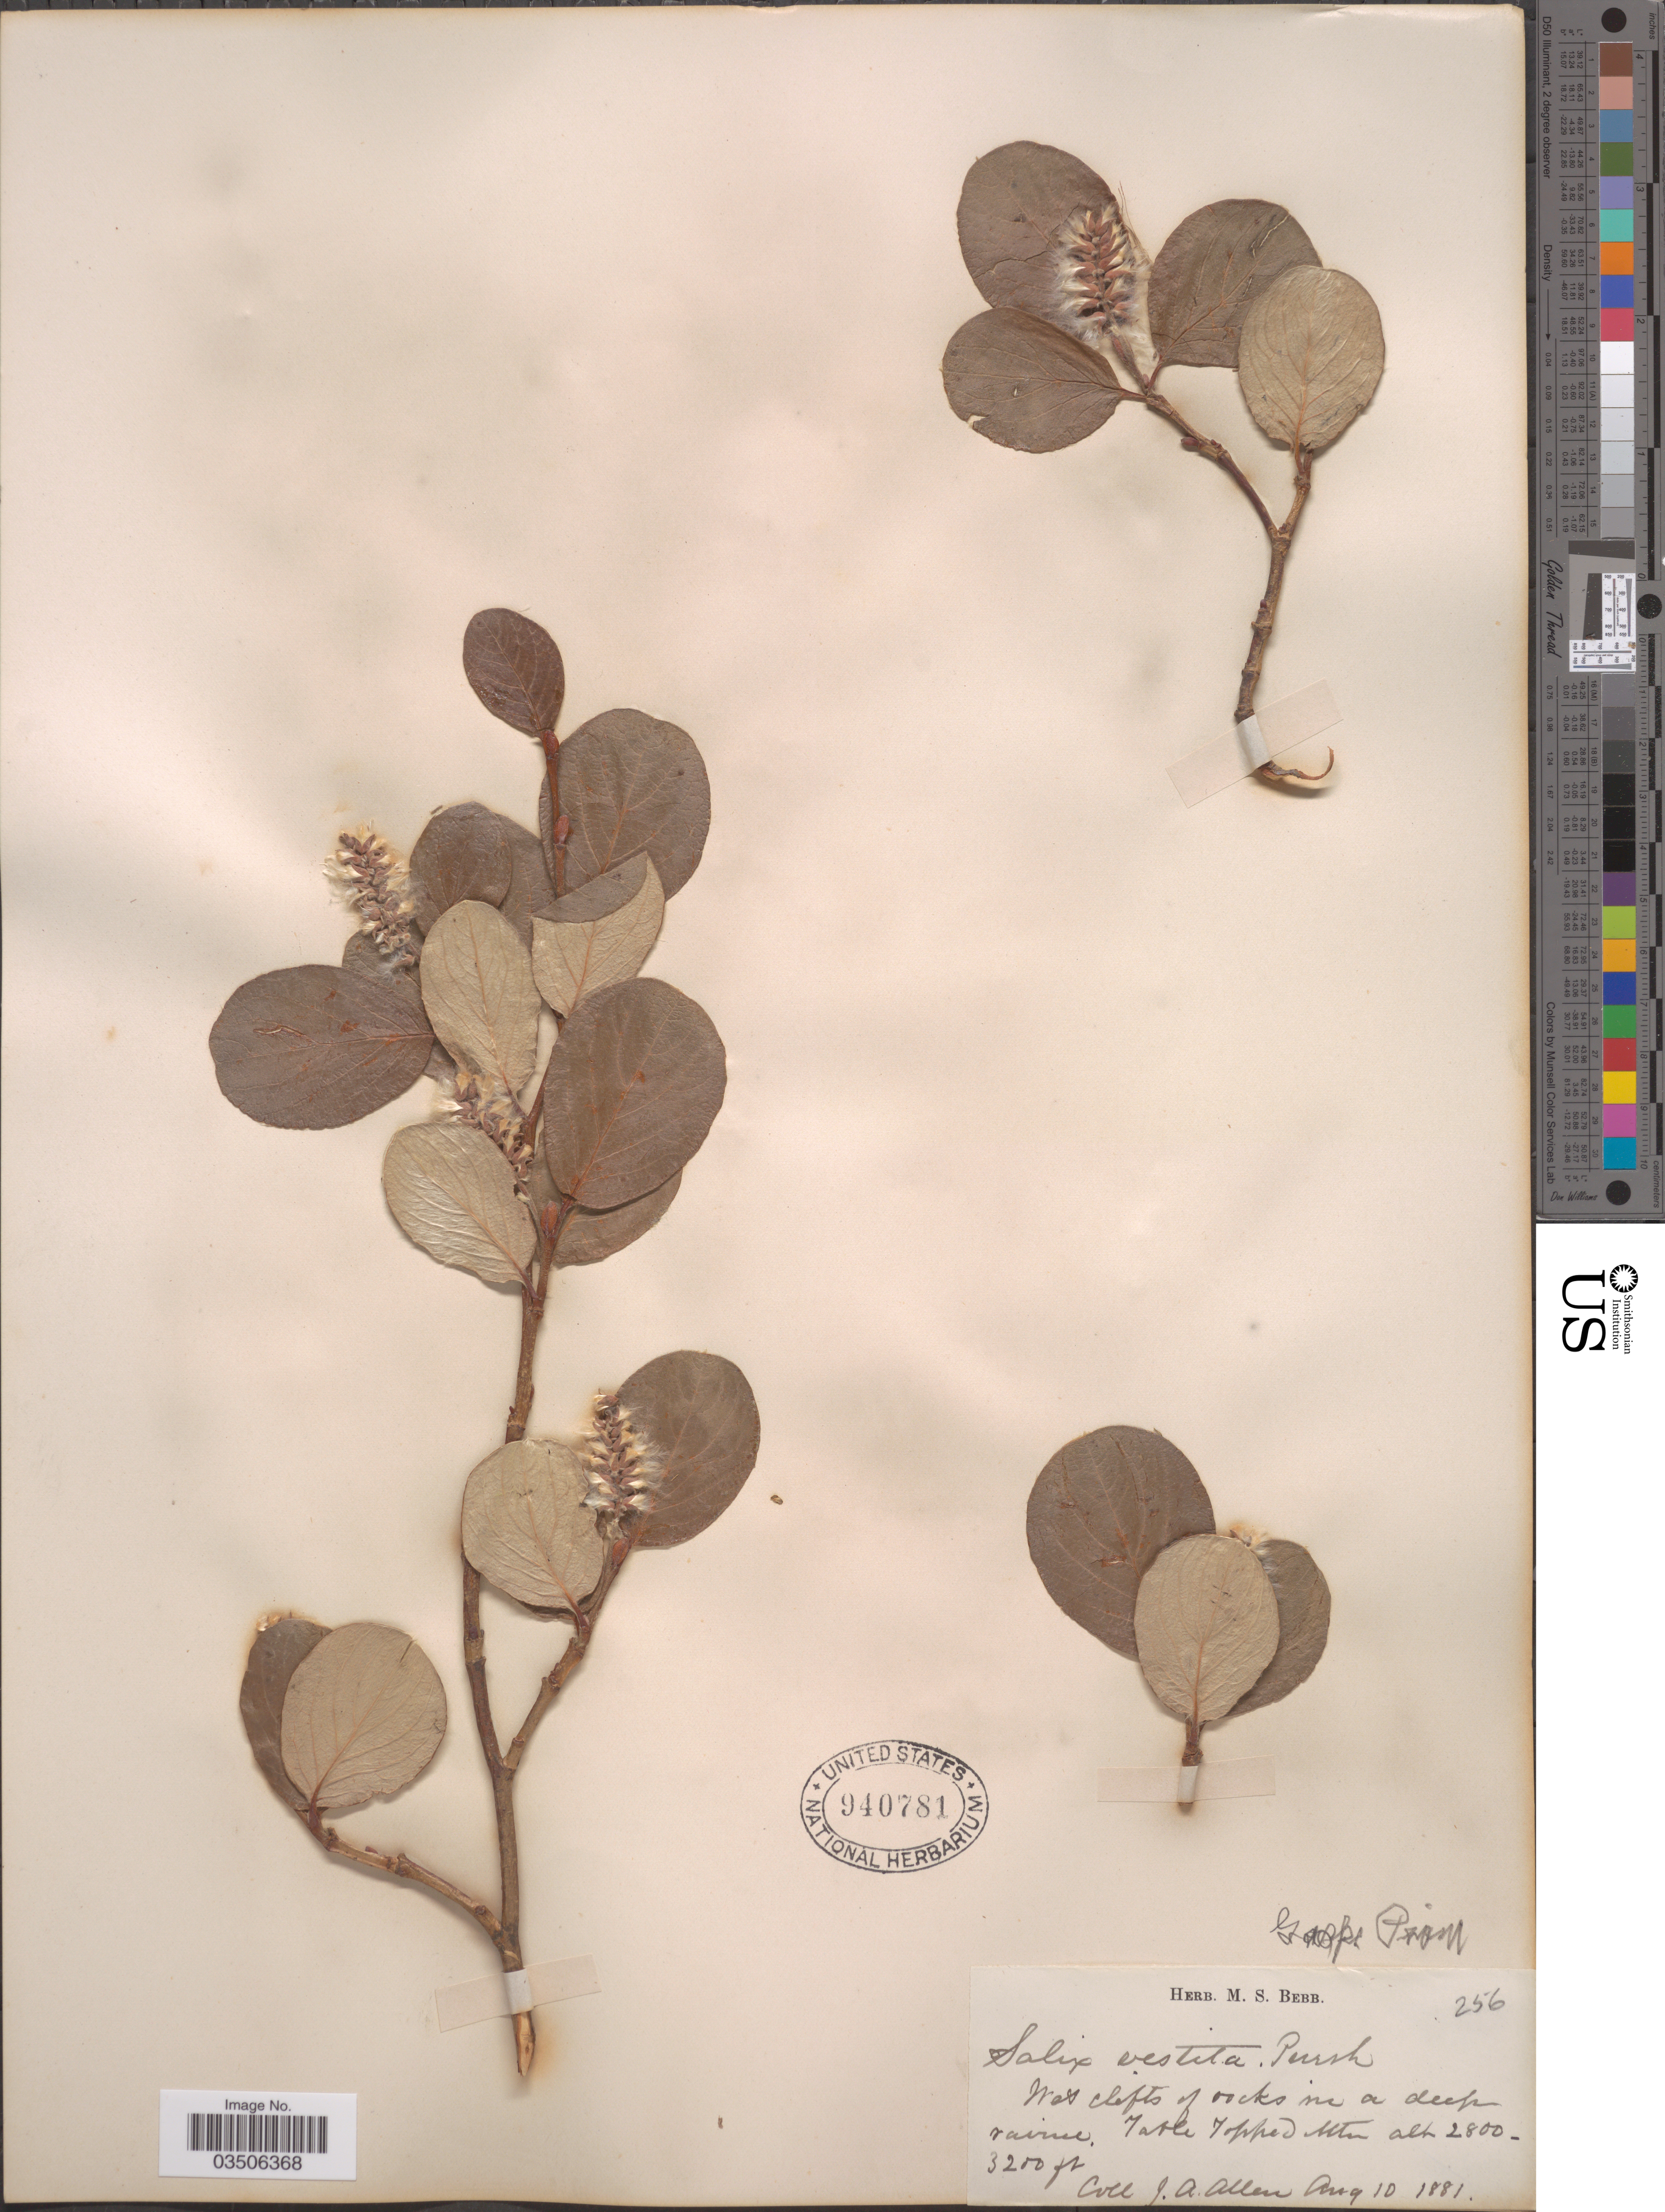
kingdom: Plantae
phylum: Tracheophyta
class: Magnoliopsida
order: Malpighiales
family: Salicaceae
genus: Salix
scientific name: Salix vestita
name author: Pursh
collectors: J. Allen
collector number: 256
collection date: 1881-08-10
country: Canada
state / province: Quebec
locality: Table Topped Mtn.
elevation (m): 853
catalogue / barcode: US 940781